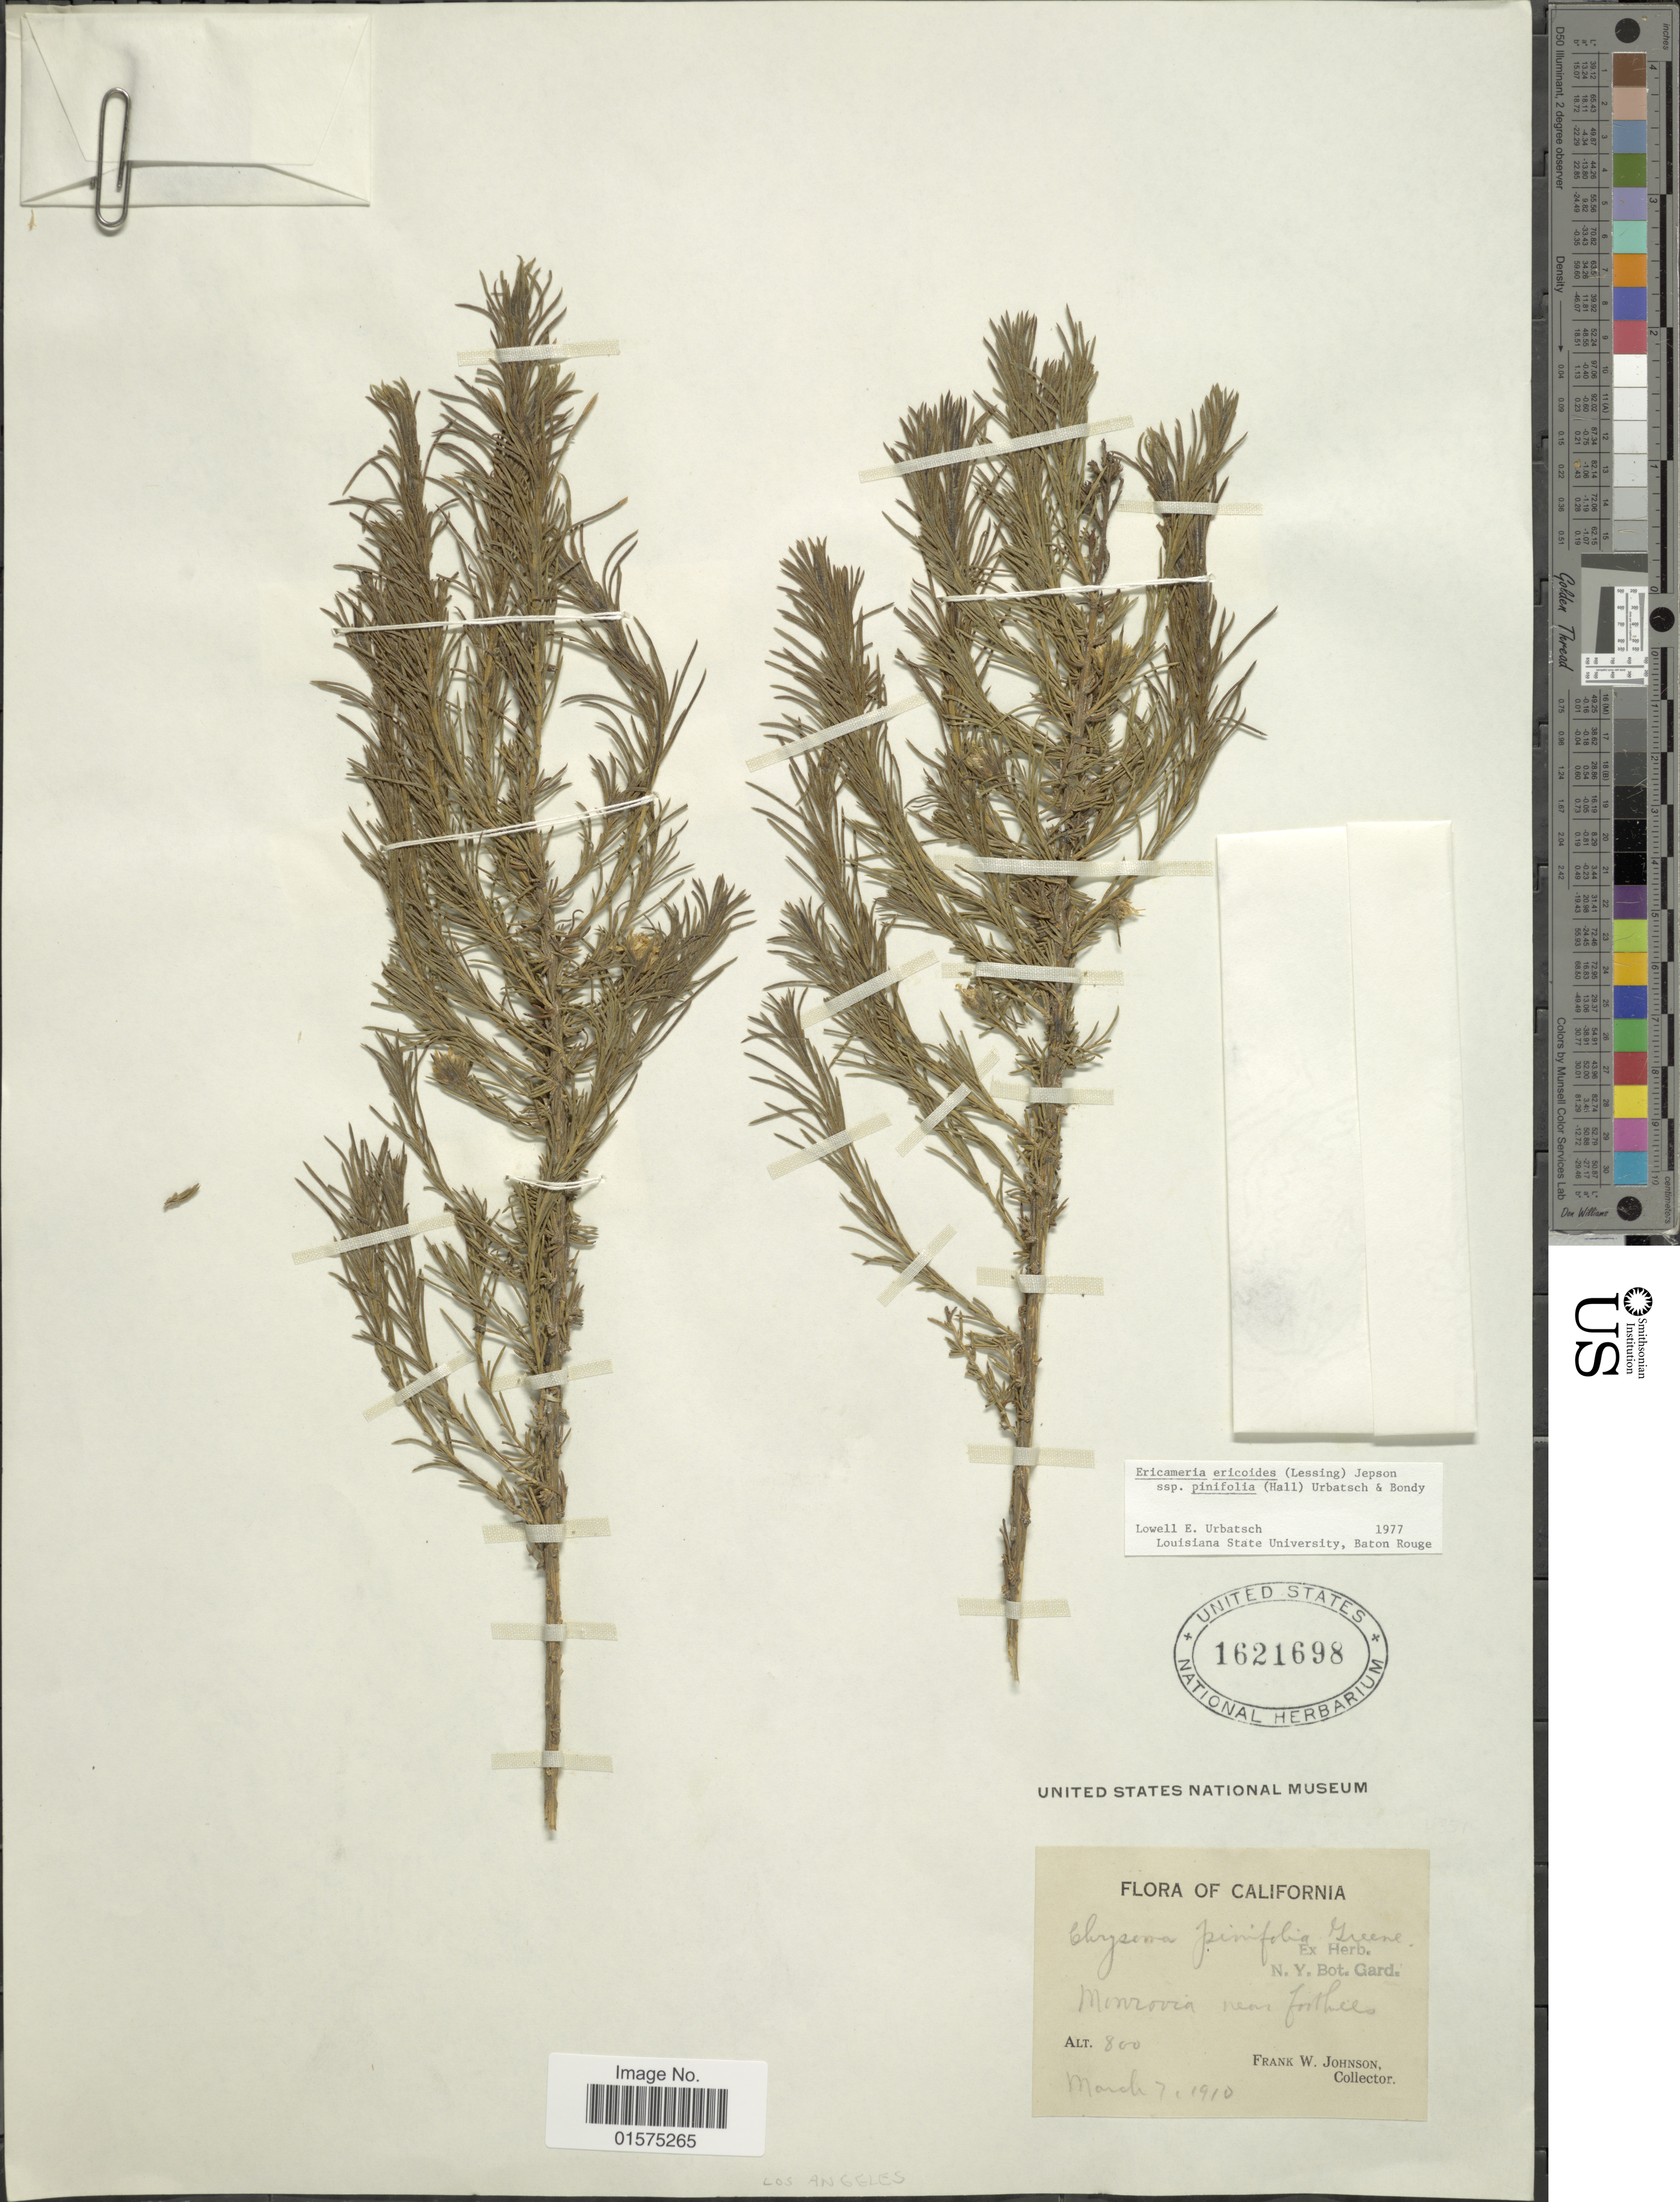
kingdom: Plantae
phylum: Tracheophyta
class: Magnoliopsida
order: Asterales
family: Asteraceae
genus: Ericameria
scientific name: Ericameria pinifolia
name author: (A. Gray) Hall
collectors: F. W. Johnson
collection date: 1910-03-07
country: United States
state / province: California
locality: Monrovia near foothills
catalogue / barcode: US 1621698